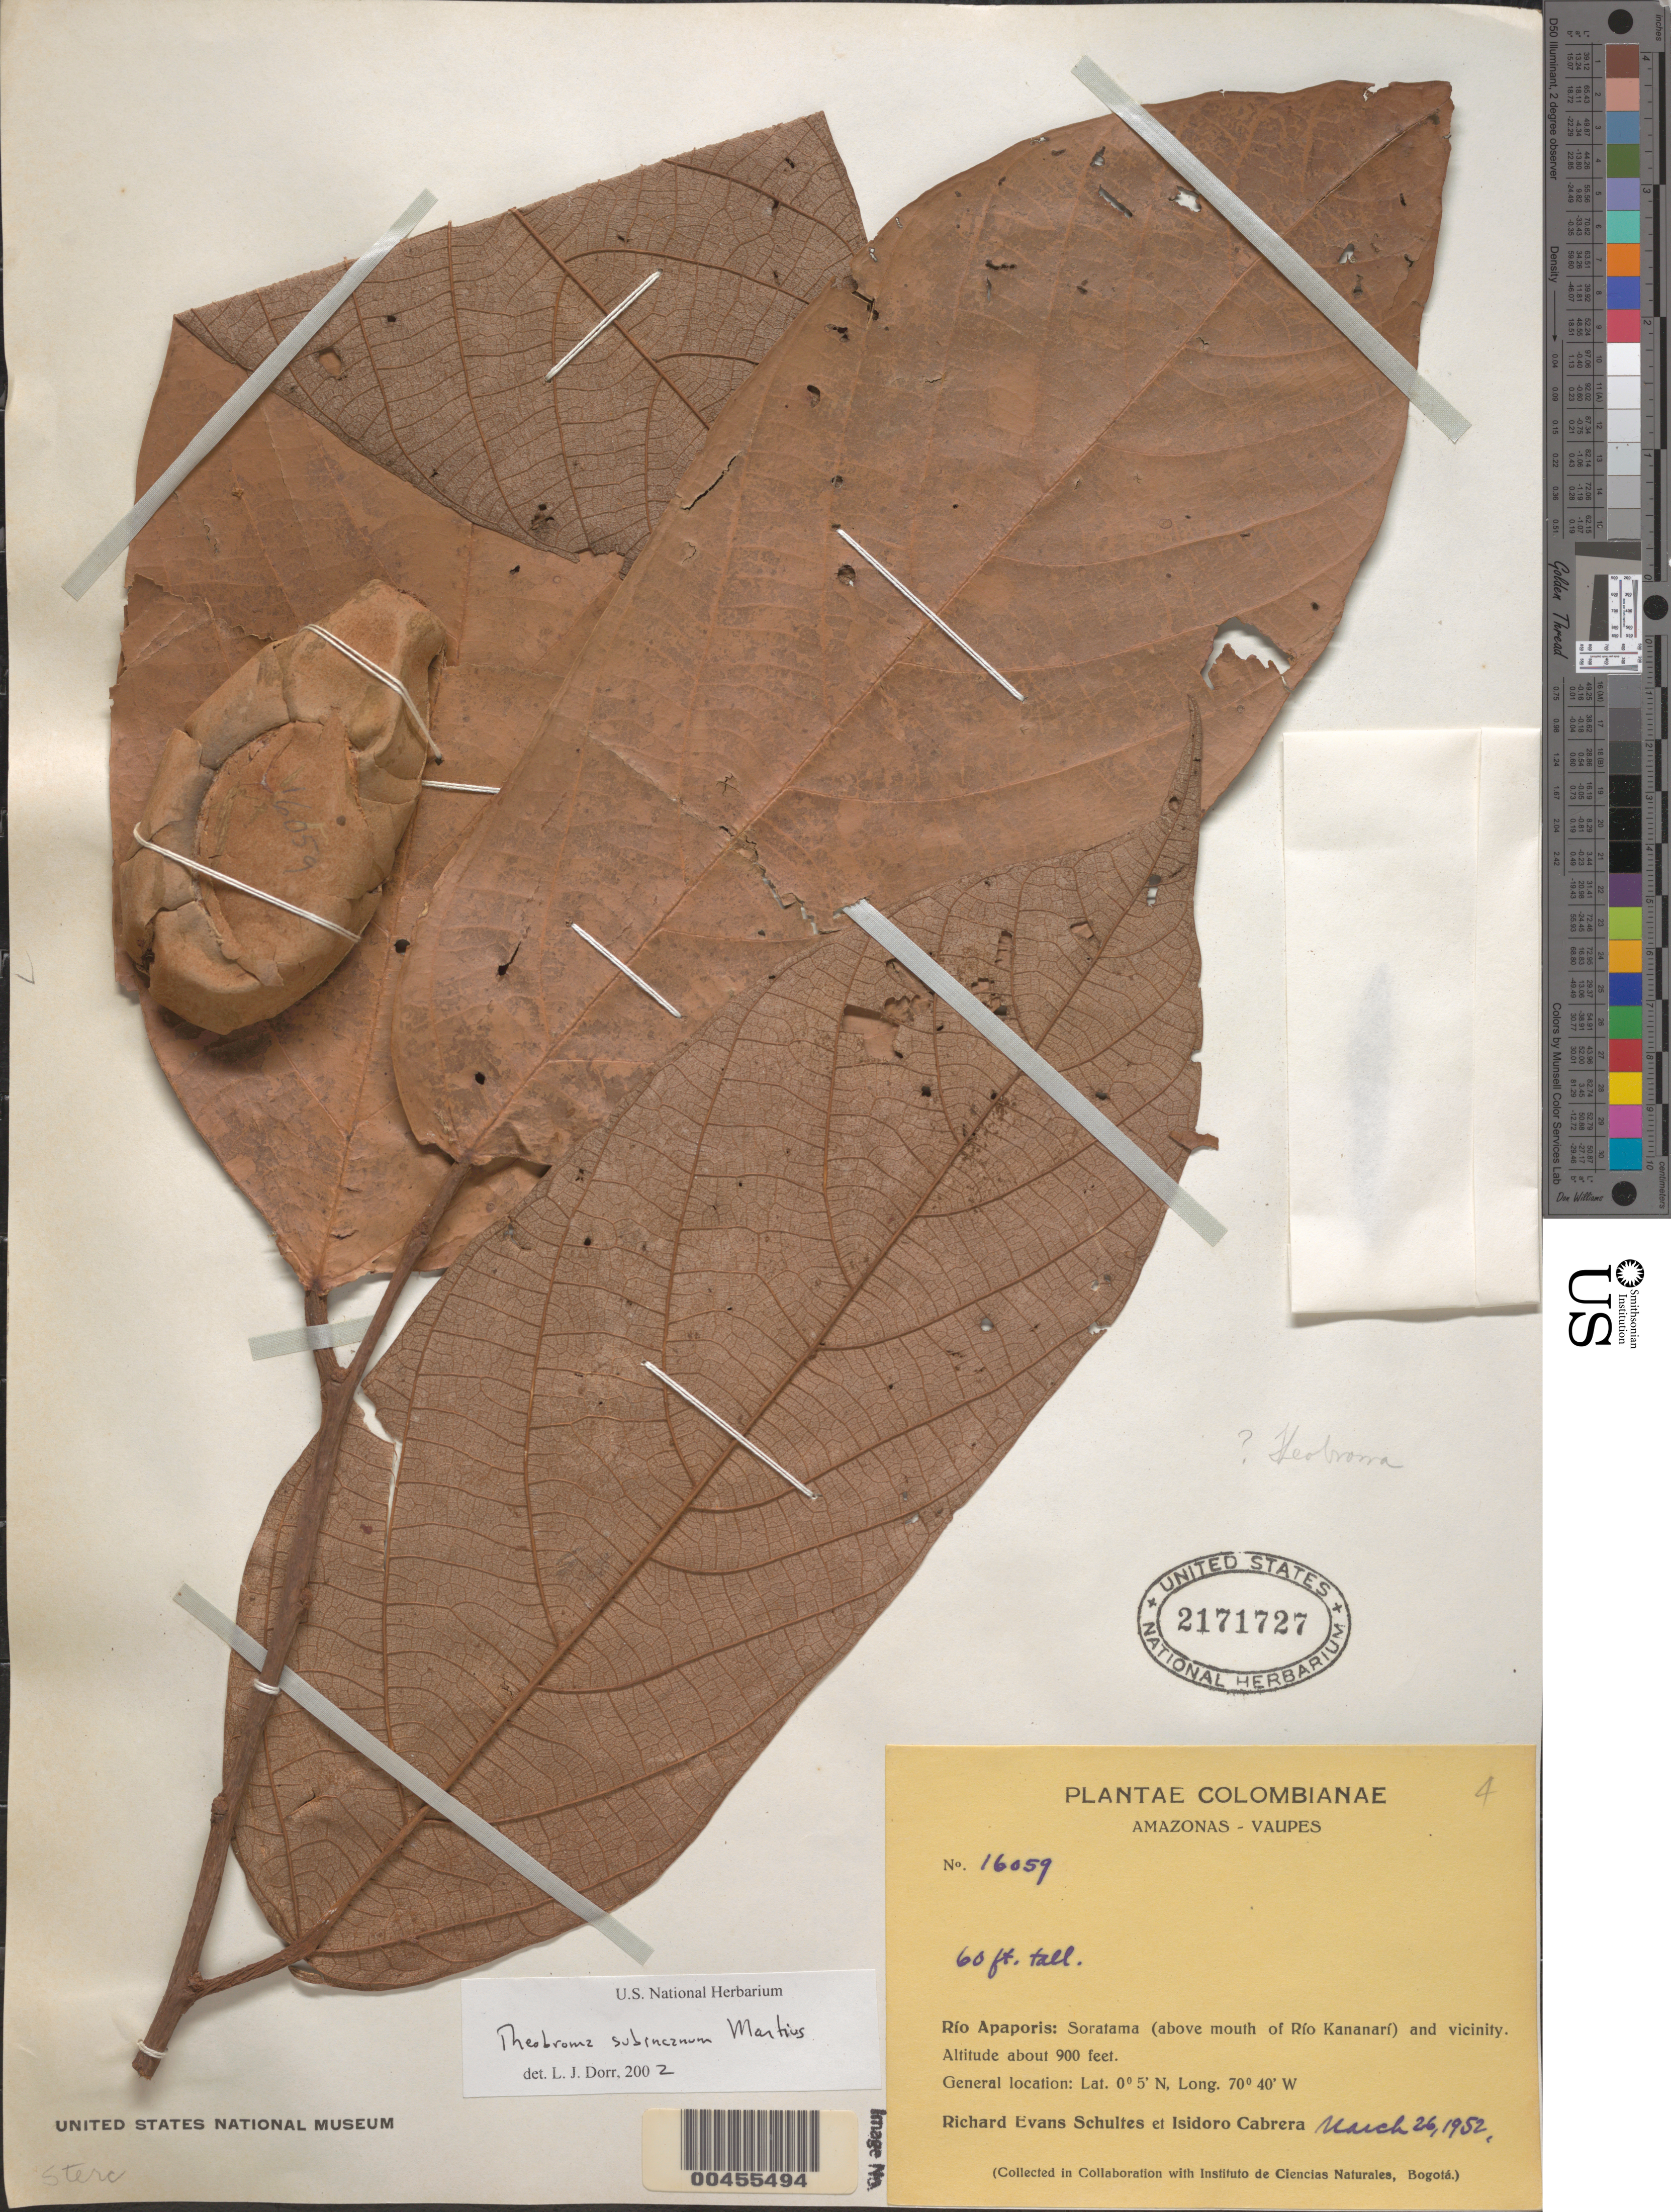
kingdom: Plantae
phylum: Tracheophyta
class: Magnoliopsida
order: Malvales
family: Malvaceae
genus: Theobroma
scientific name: Theobroma subincanum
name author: Mart.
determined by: Dorr, L. J., (BOT), Smithsonian Institution - National Museum of Natural History (UNITED STATES)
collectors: R. E. Schultes & I. Cabrera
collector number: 16059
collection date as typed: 26 Mar 1952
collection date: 1952-03-26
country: Colombia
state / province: Amazônas / Vaupés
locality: Río Apaporis, Soratama (above mouth of Río Kananarí) and vicinity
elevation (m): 274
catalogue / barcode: US 2171727